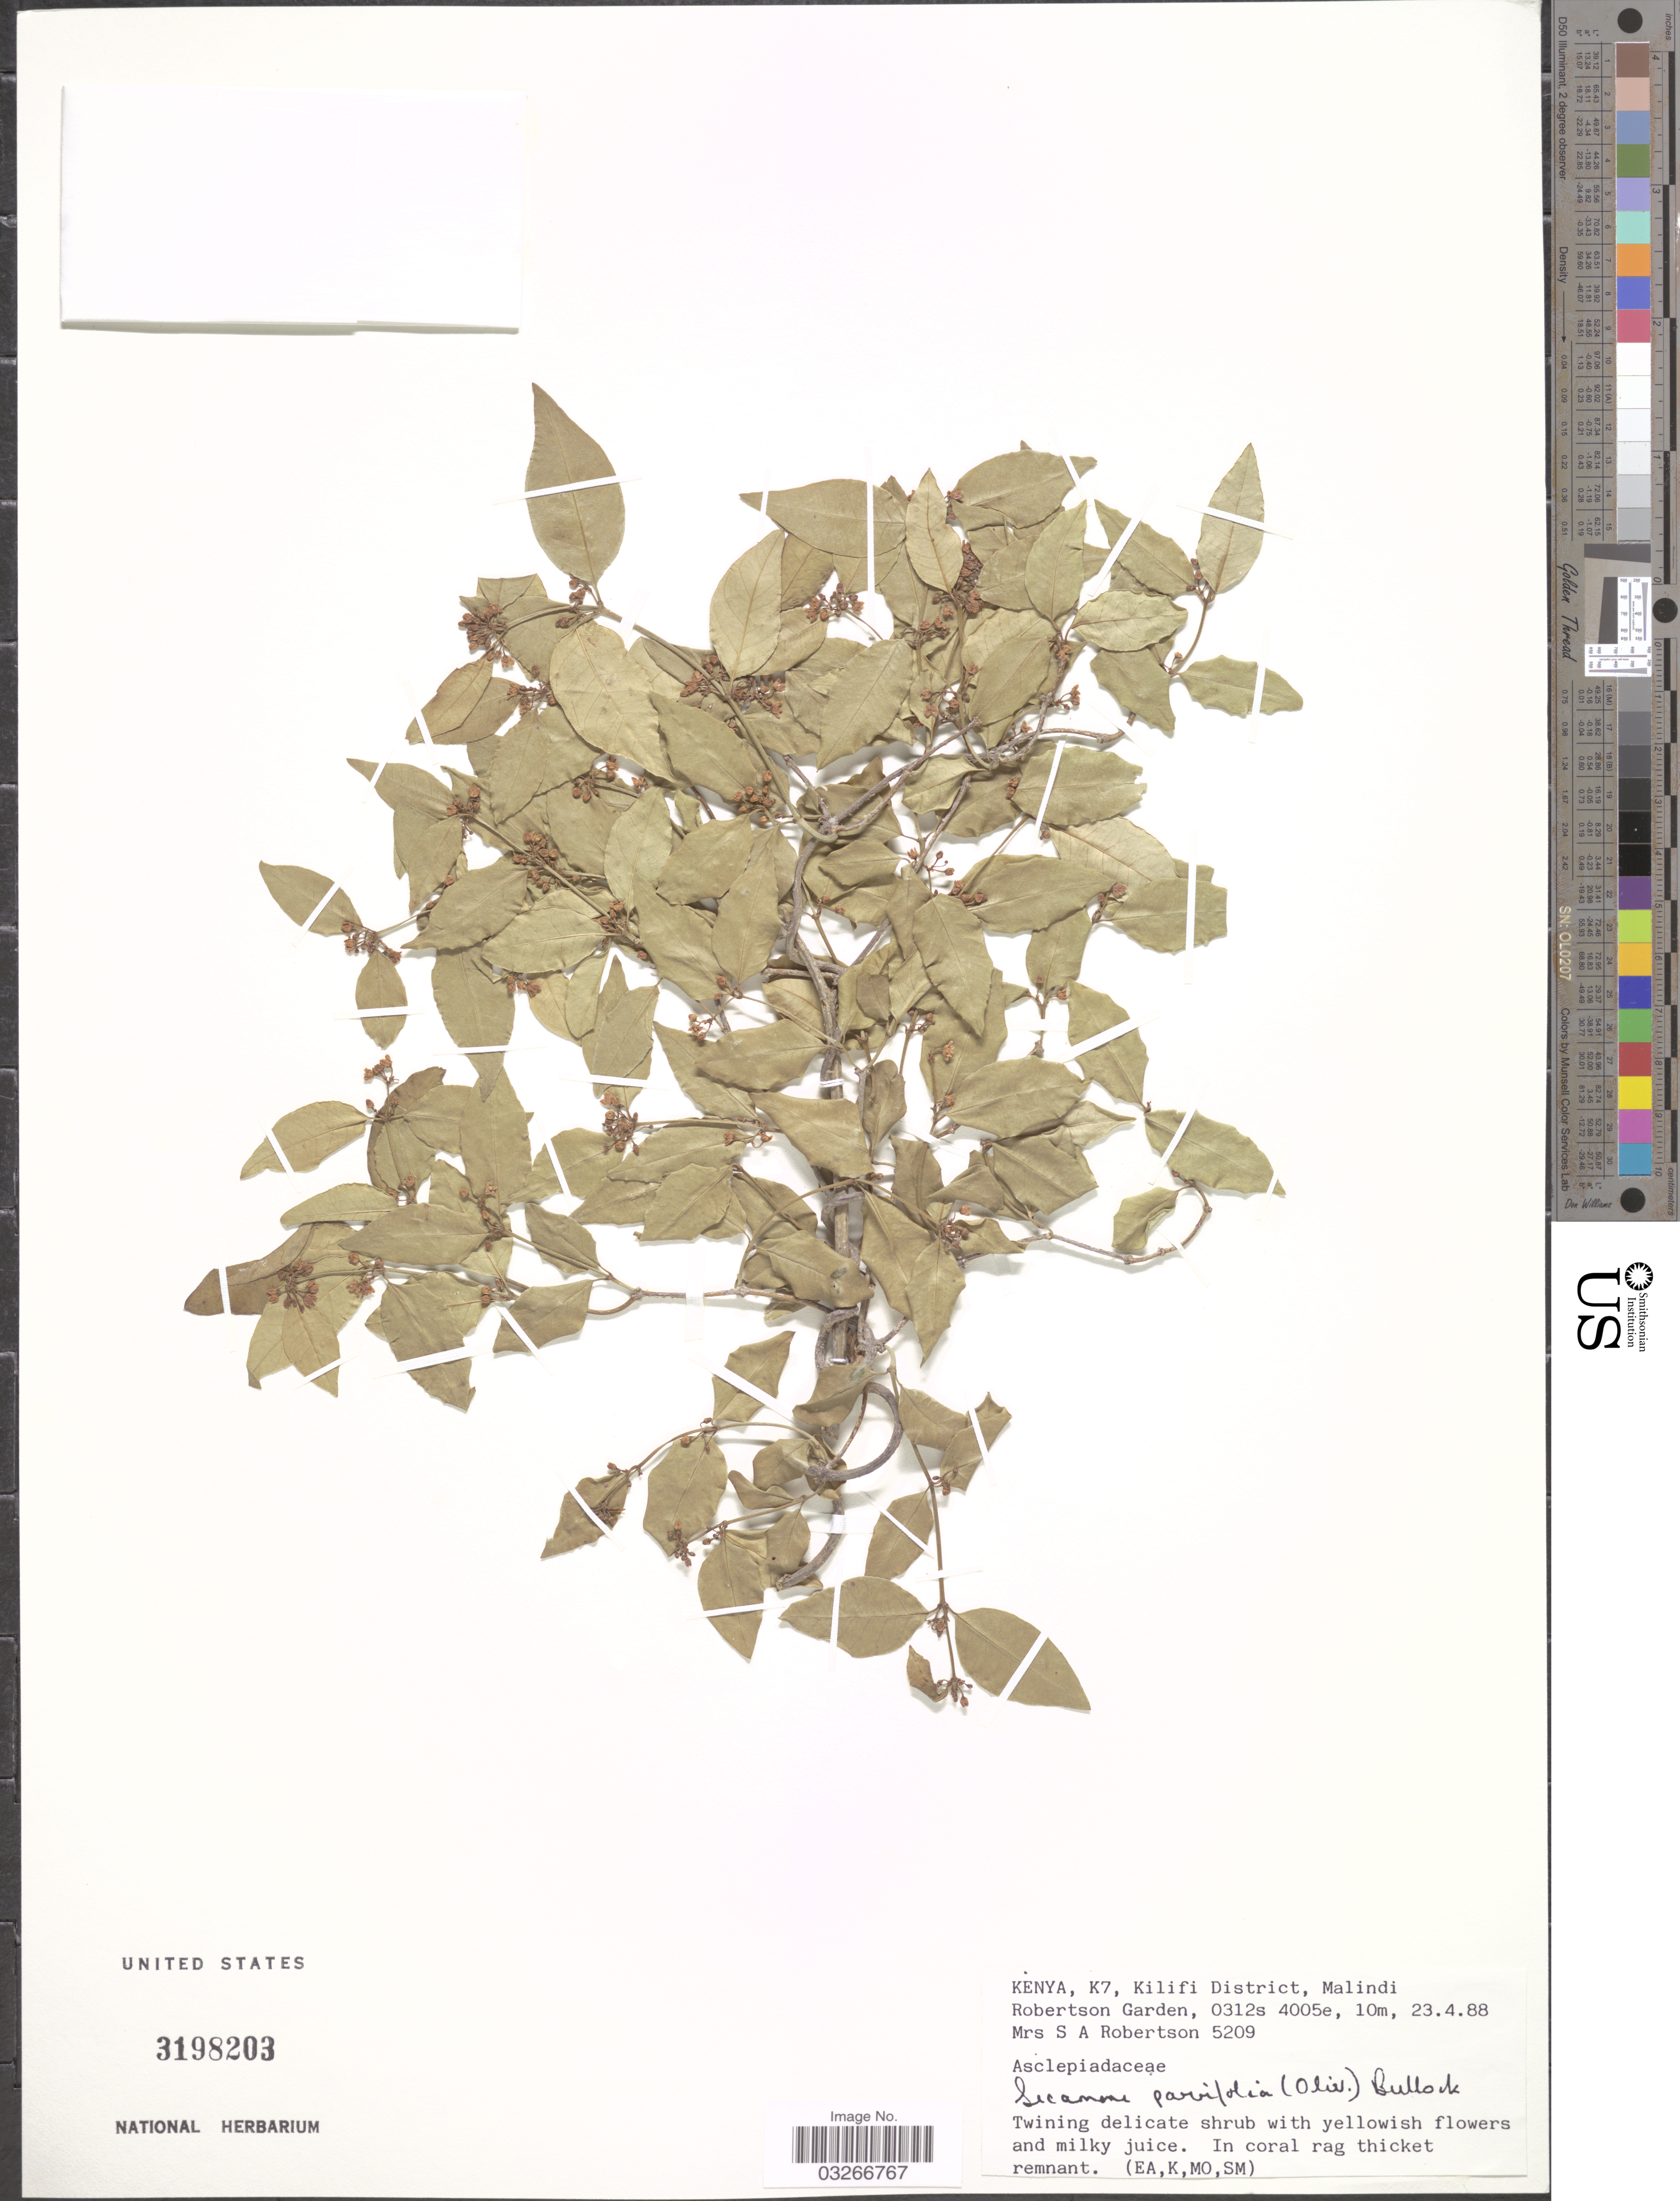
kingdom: Plantae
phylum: Tracheophyta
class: Magnoliopsida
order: Gentianales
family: Apocynaceae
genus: Secamone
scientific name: Secamone parvifolia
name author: Bullock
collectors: S. Robertson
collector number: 5209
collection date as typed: Transcribed d/m/y: 23/4/88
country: Kenya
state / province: Kilifi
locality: K7, Kilifi District, Malindi Robertson Garden.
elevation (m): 10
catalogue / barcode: US 3198203